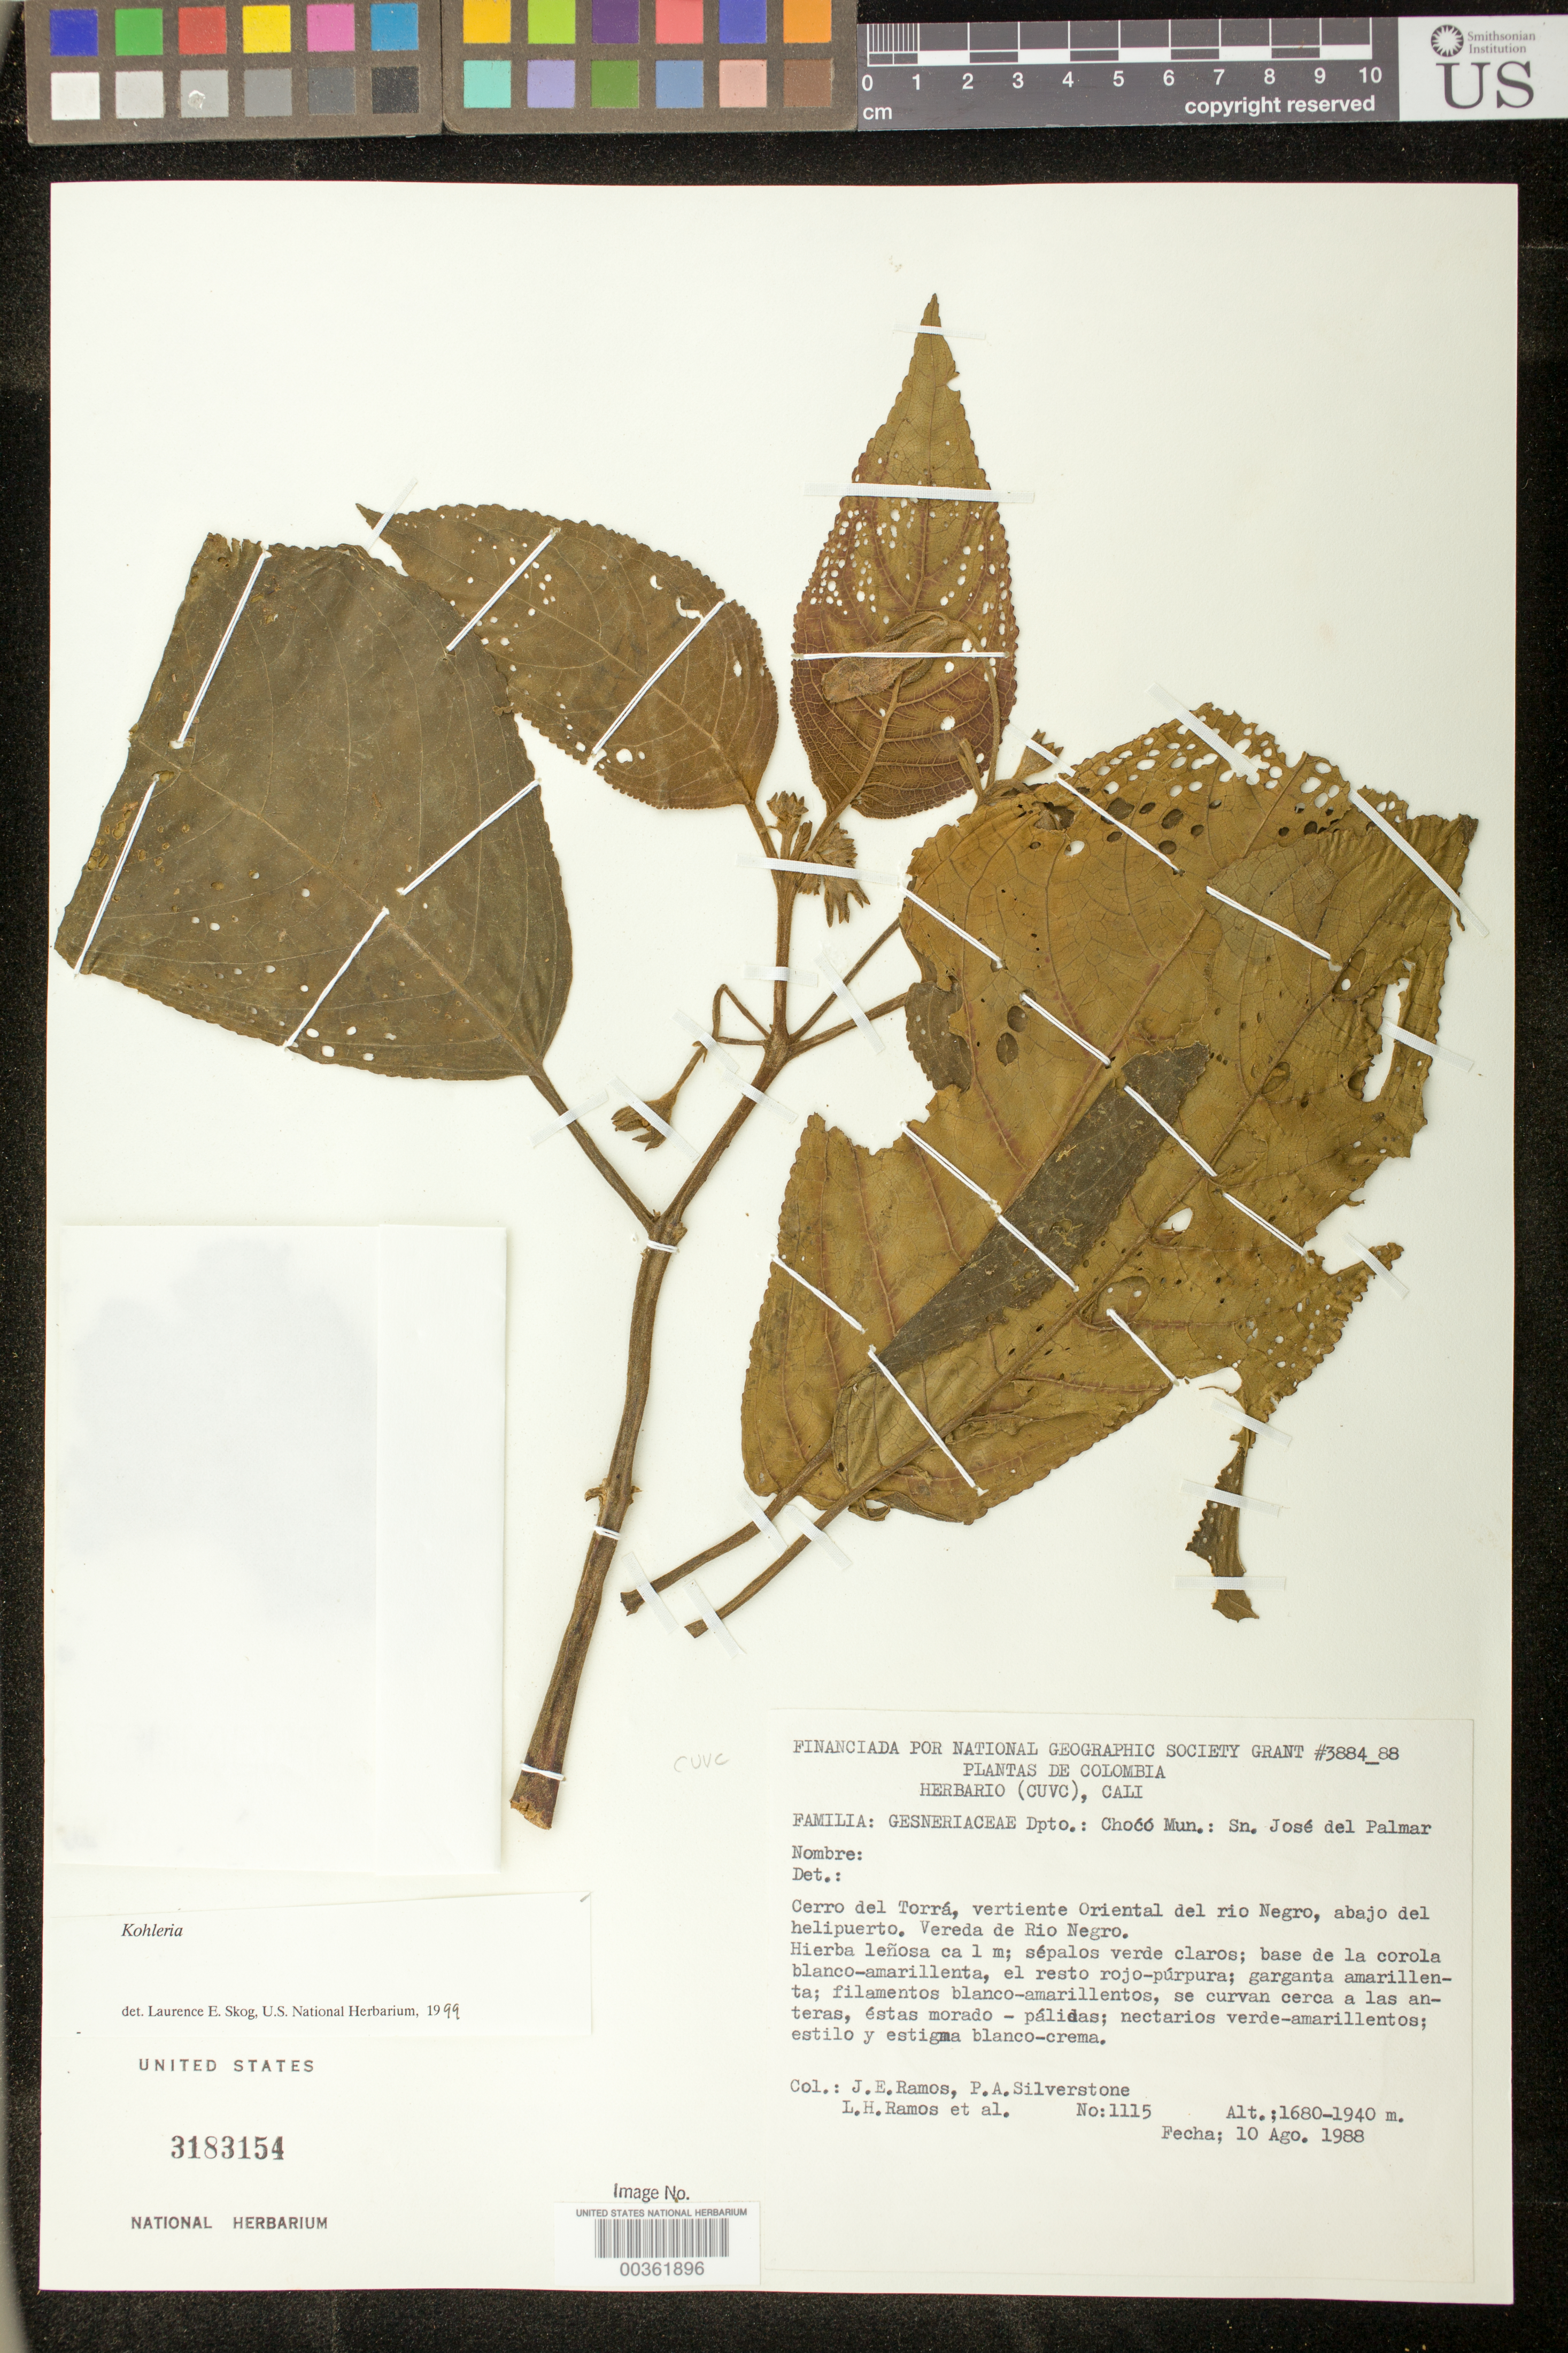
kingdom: Plantae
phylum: Tracheophyta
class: Magnoliopsida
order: Lamiales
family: Gesneriaceae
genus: Kohleria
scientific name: Kohleria sp.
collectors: J. E. Ramos, P. A. Silverstone-Sopkin, L. Ramos & et al.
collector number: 1115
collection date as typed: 10 Aug 1988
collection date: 1988-08-10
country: Colombia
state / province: Chocó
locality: Mun.: San Jose del Palmar, Cerro del Torra, vertiente oriental del Rio Negro, abajo del helipuerto, vereda de Rio Negro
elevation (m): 1680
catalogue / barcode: US 3183154